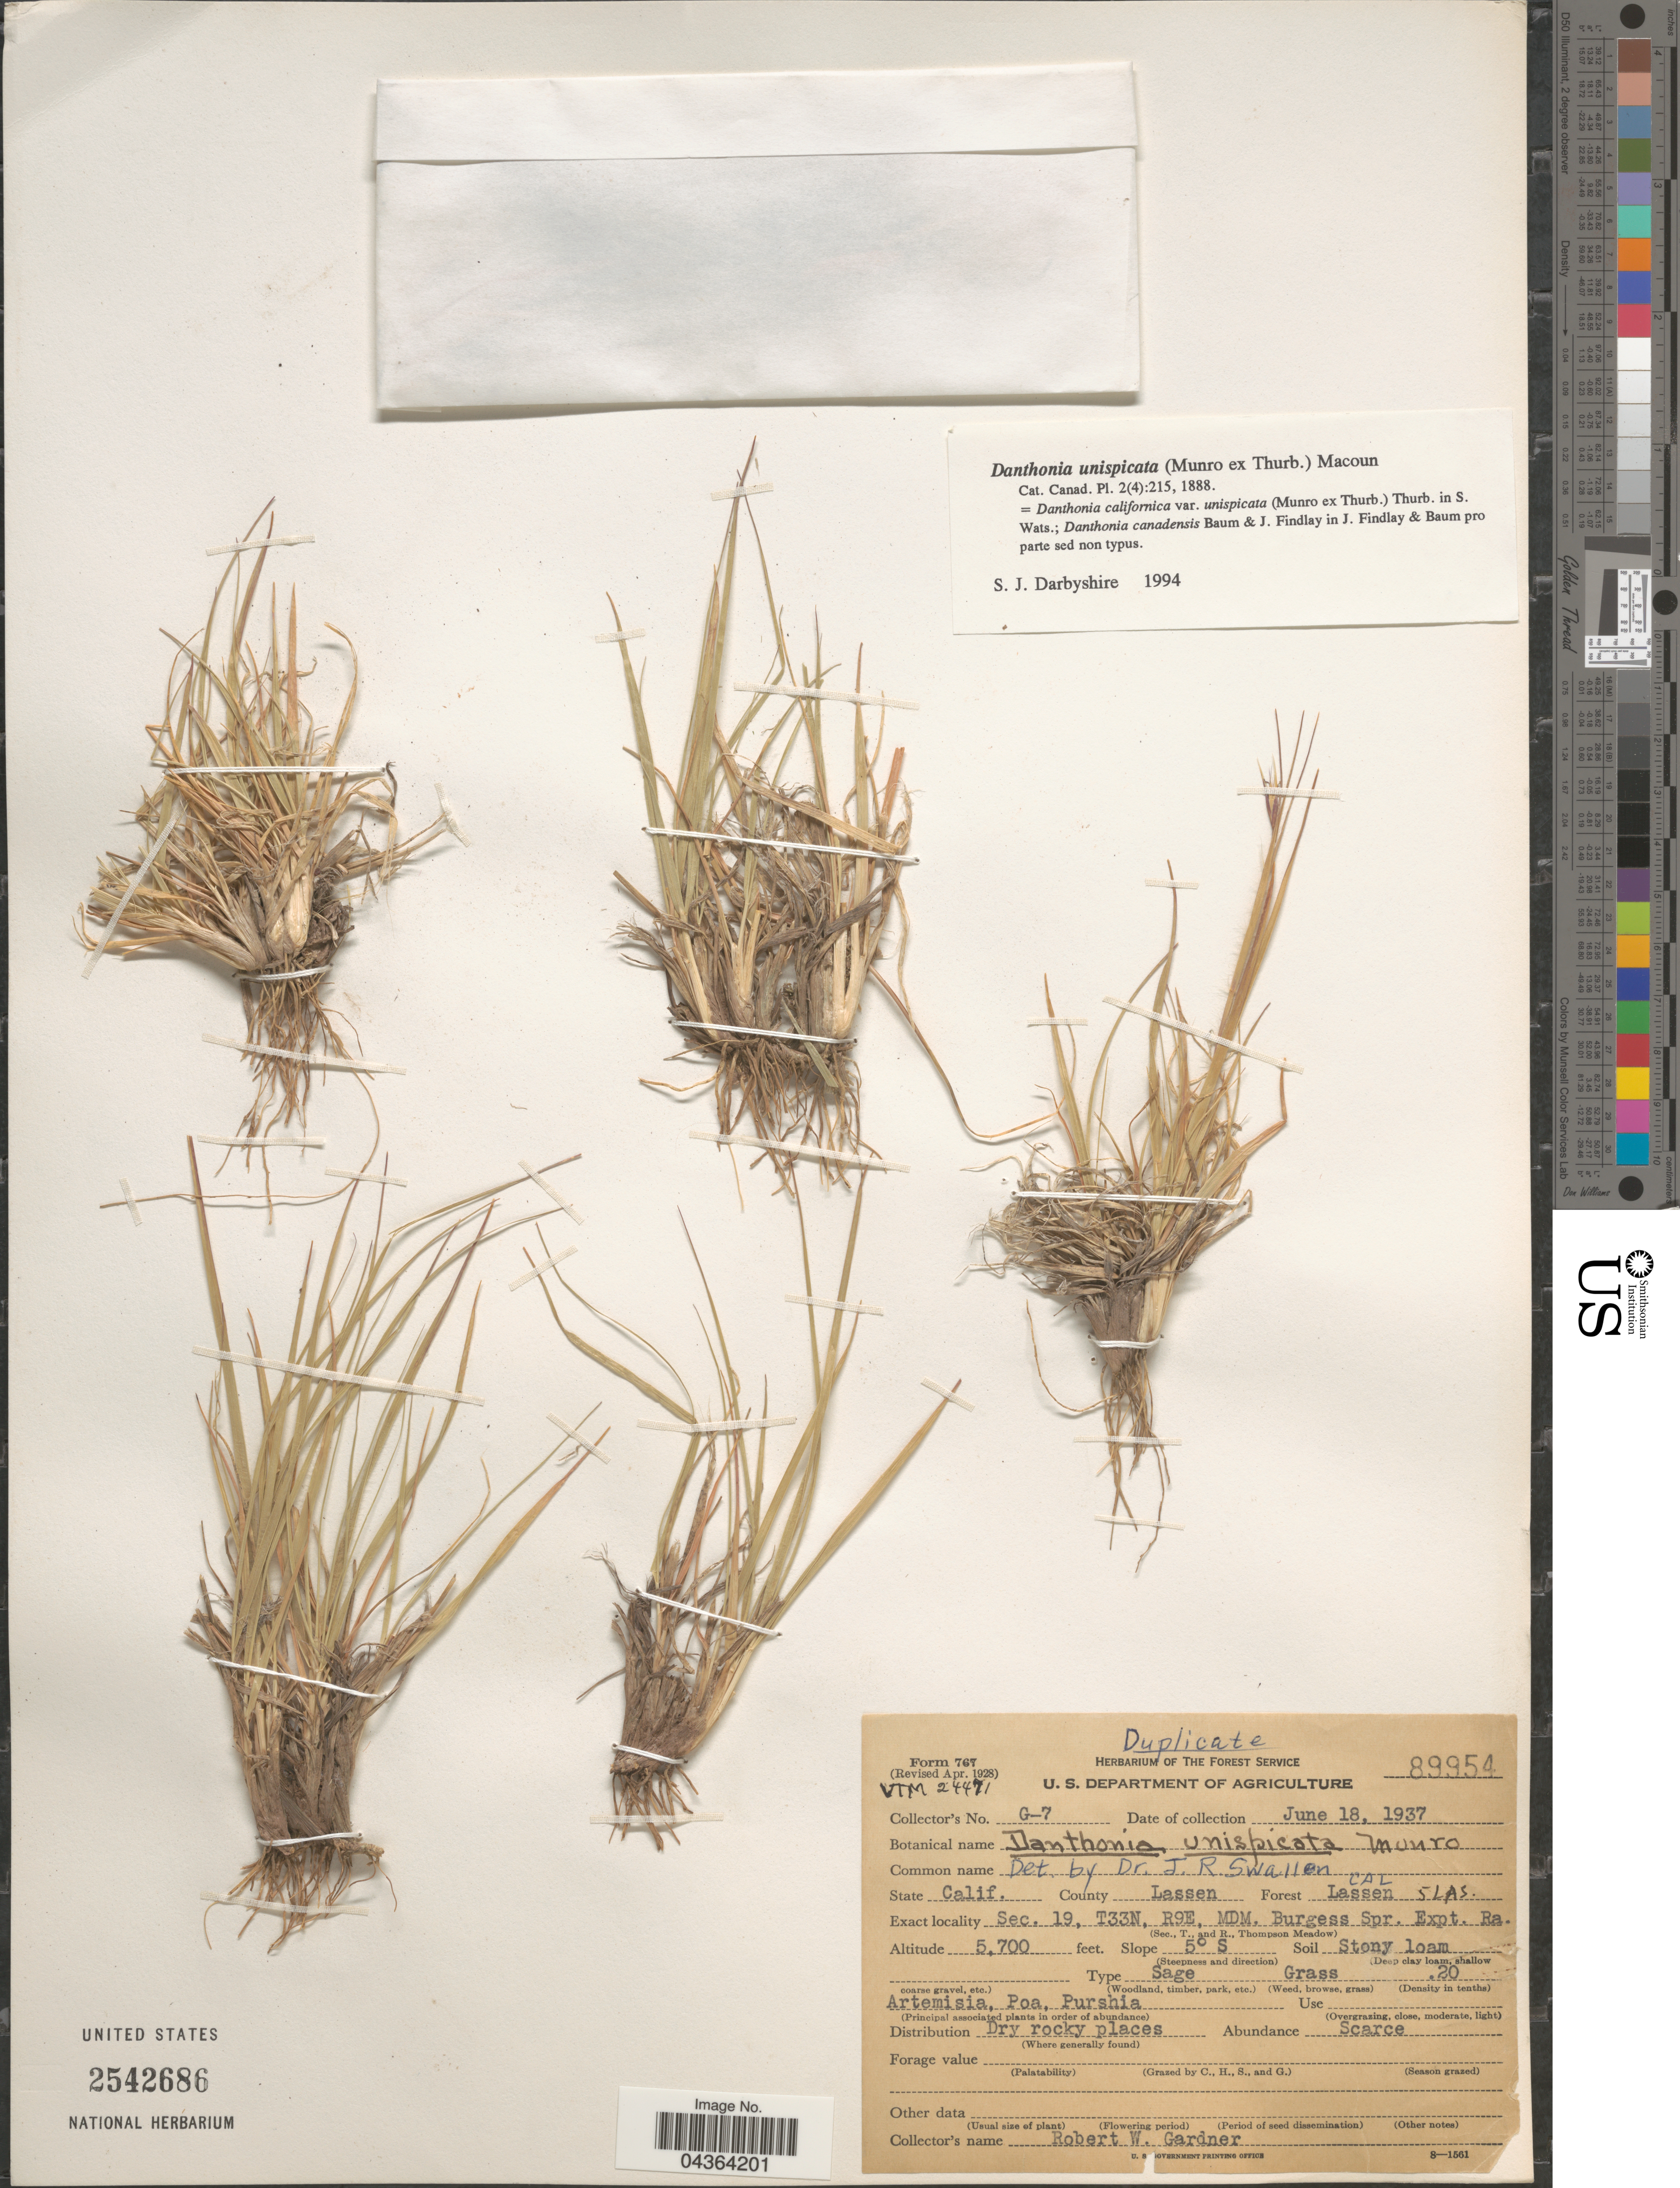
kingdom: Plantae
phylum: Tracheophyta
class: Liliopsida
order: Poales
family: Poaceae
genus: Danthonia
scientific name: Danthonia unispicata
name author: (Thurb.) Munro ex Macoun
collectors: R. Gardner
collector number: G-7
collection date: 1937-06-18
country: United States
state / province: California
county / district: Lassen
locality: County Lassen. Forest Lassen 5LAS. Sec. 19, T33N, R9E, MDM. Burgess Spr. Expt. Ra.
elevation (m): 1737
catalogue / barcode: US 2542686